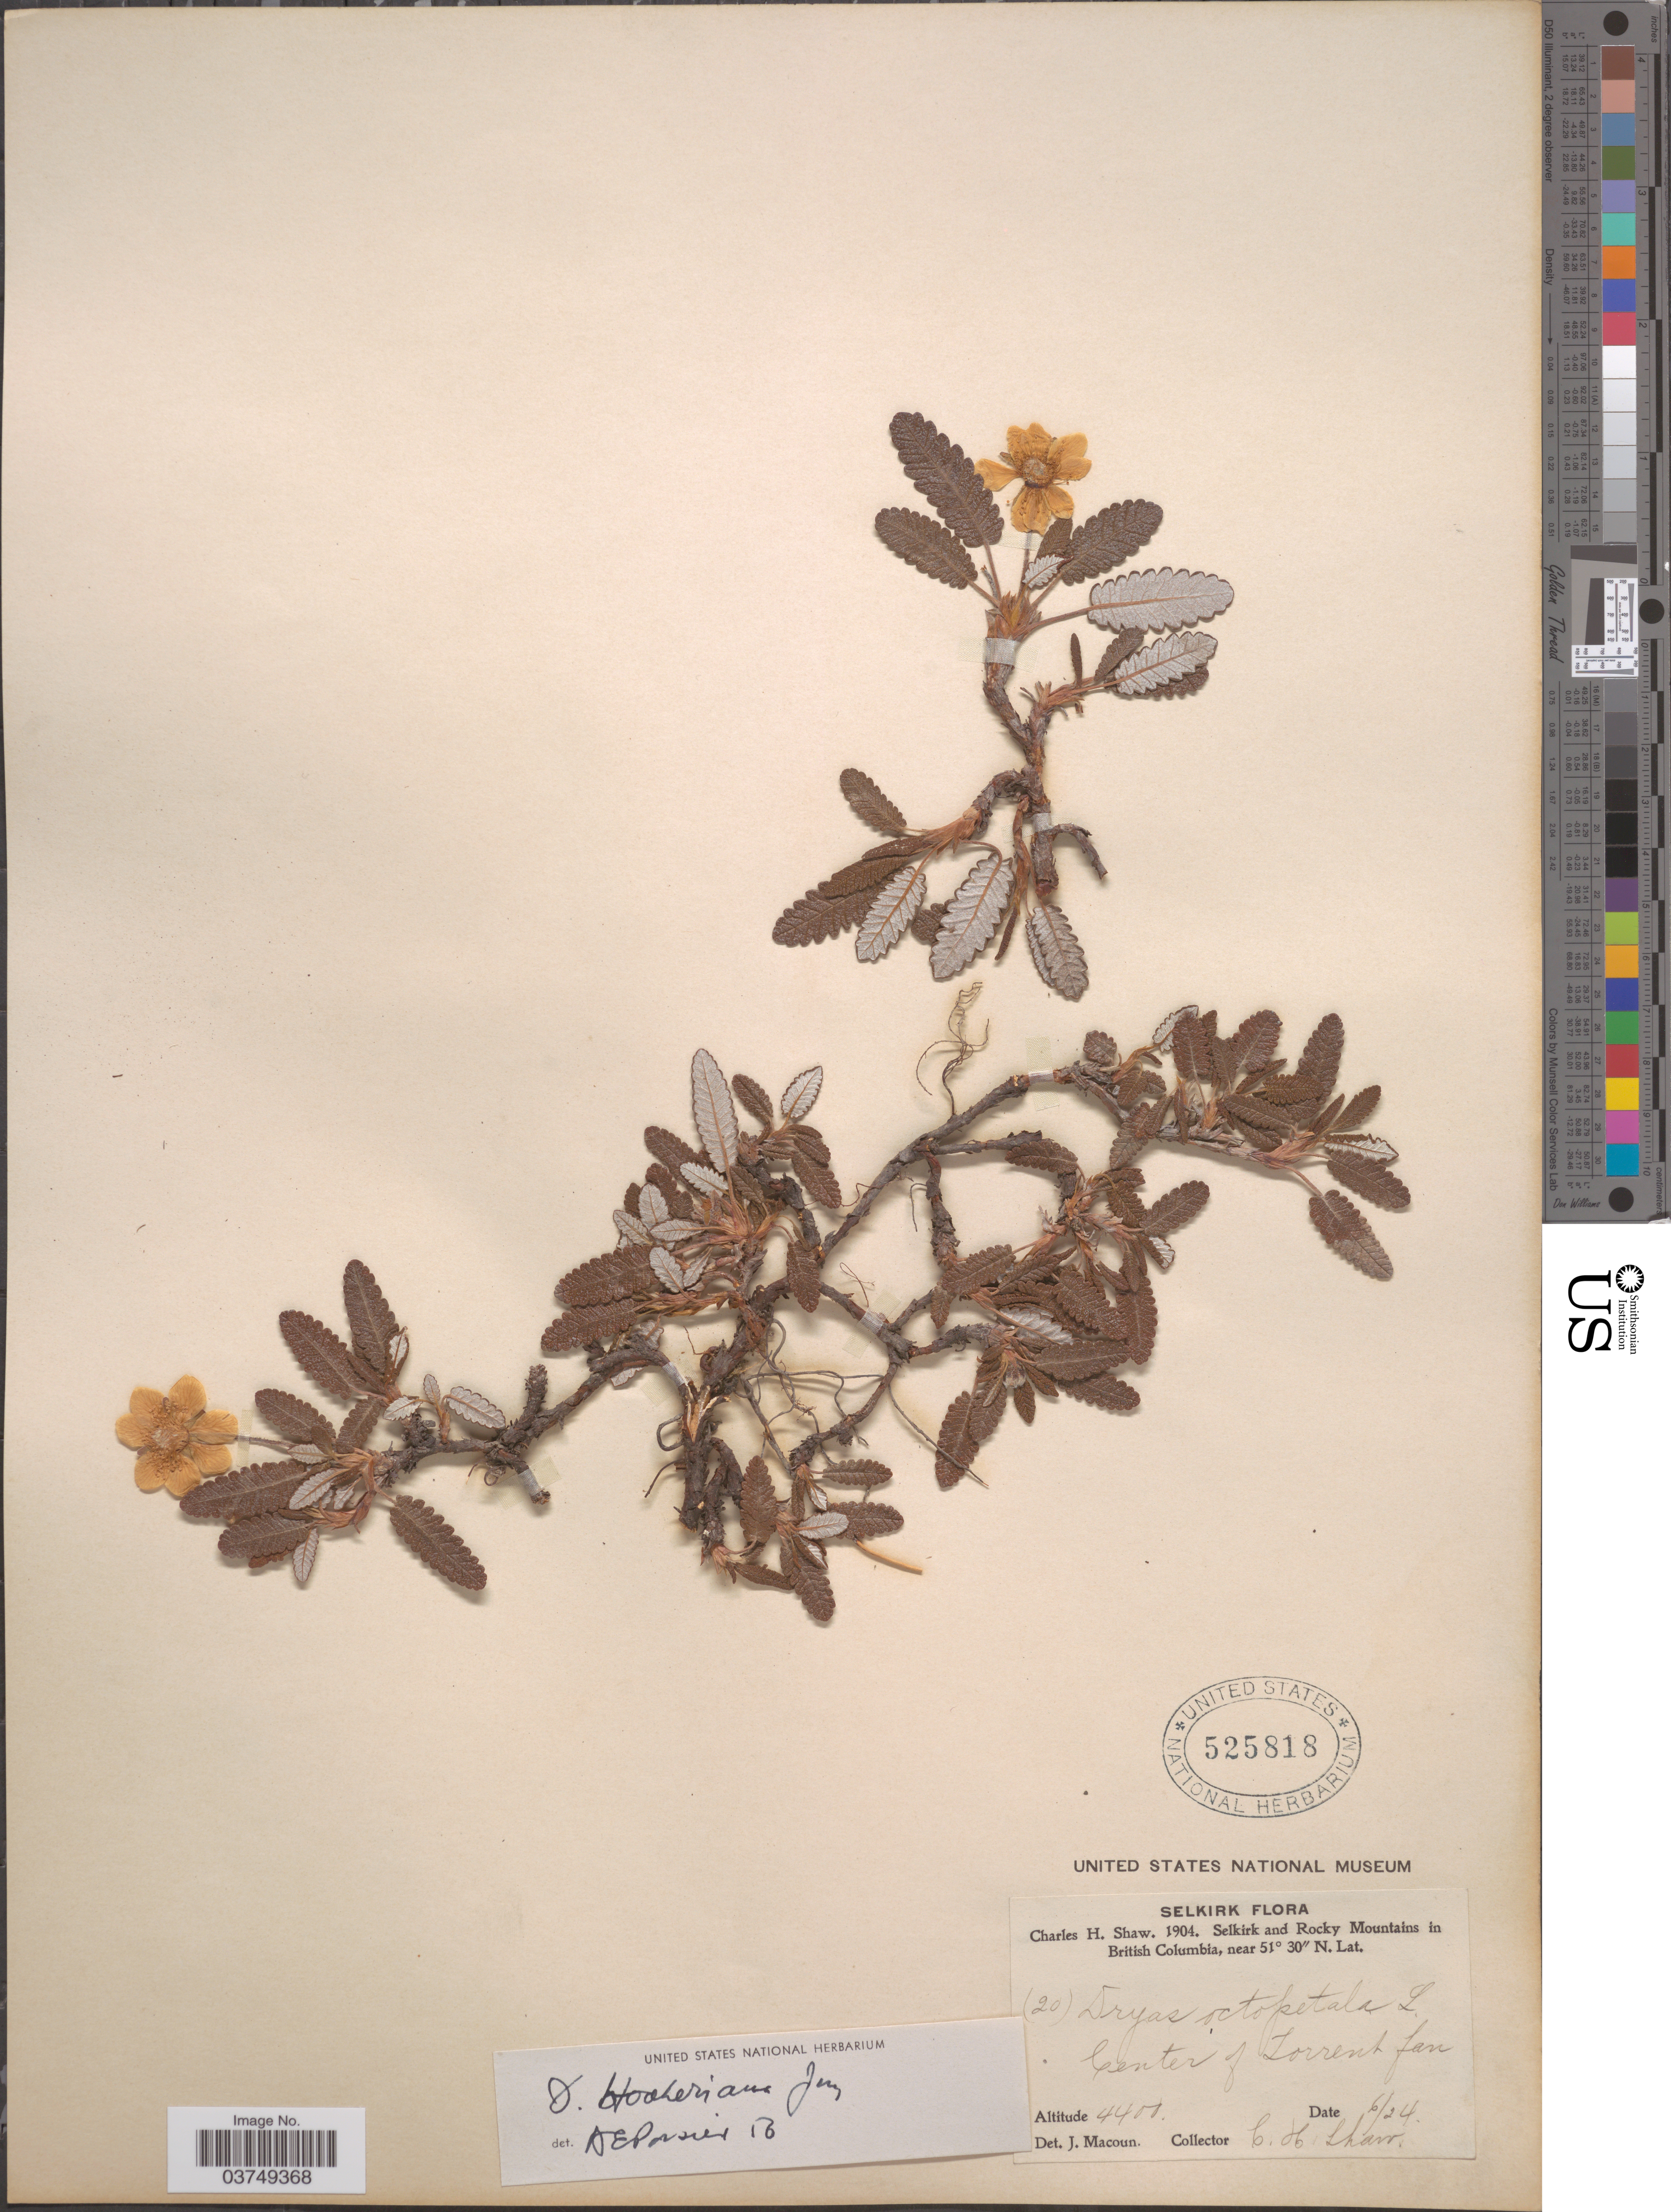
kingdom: Plantae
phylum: Tracheophyta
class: Magnoliopsida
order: Rosales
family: Rosaceae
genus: Dryas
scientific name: Dryas hookeriana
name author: Juz.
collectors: C. H. Shaw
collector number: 20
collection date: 1904-06-24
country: Canada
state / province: British Columbia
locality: Selkirk and Rocky Mountains. Center of Lorrent fan.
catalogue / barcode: US 525818